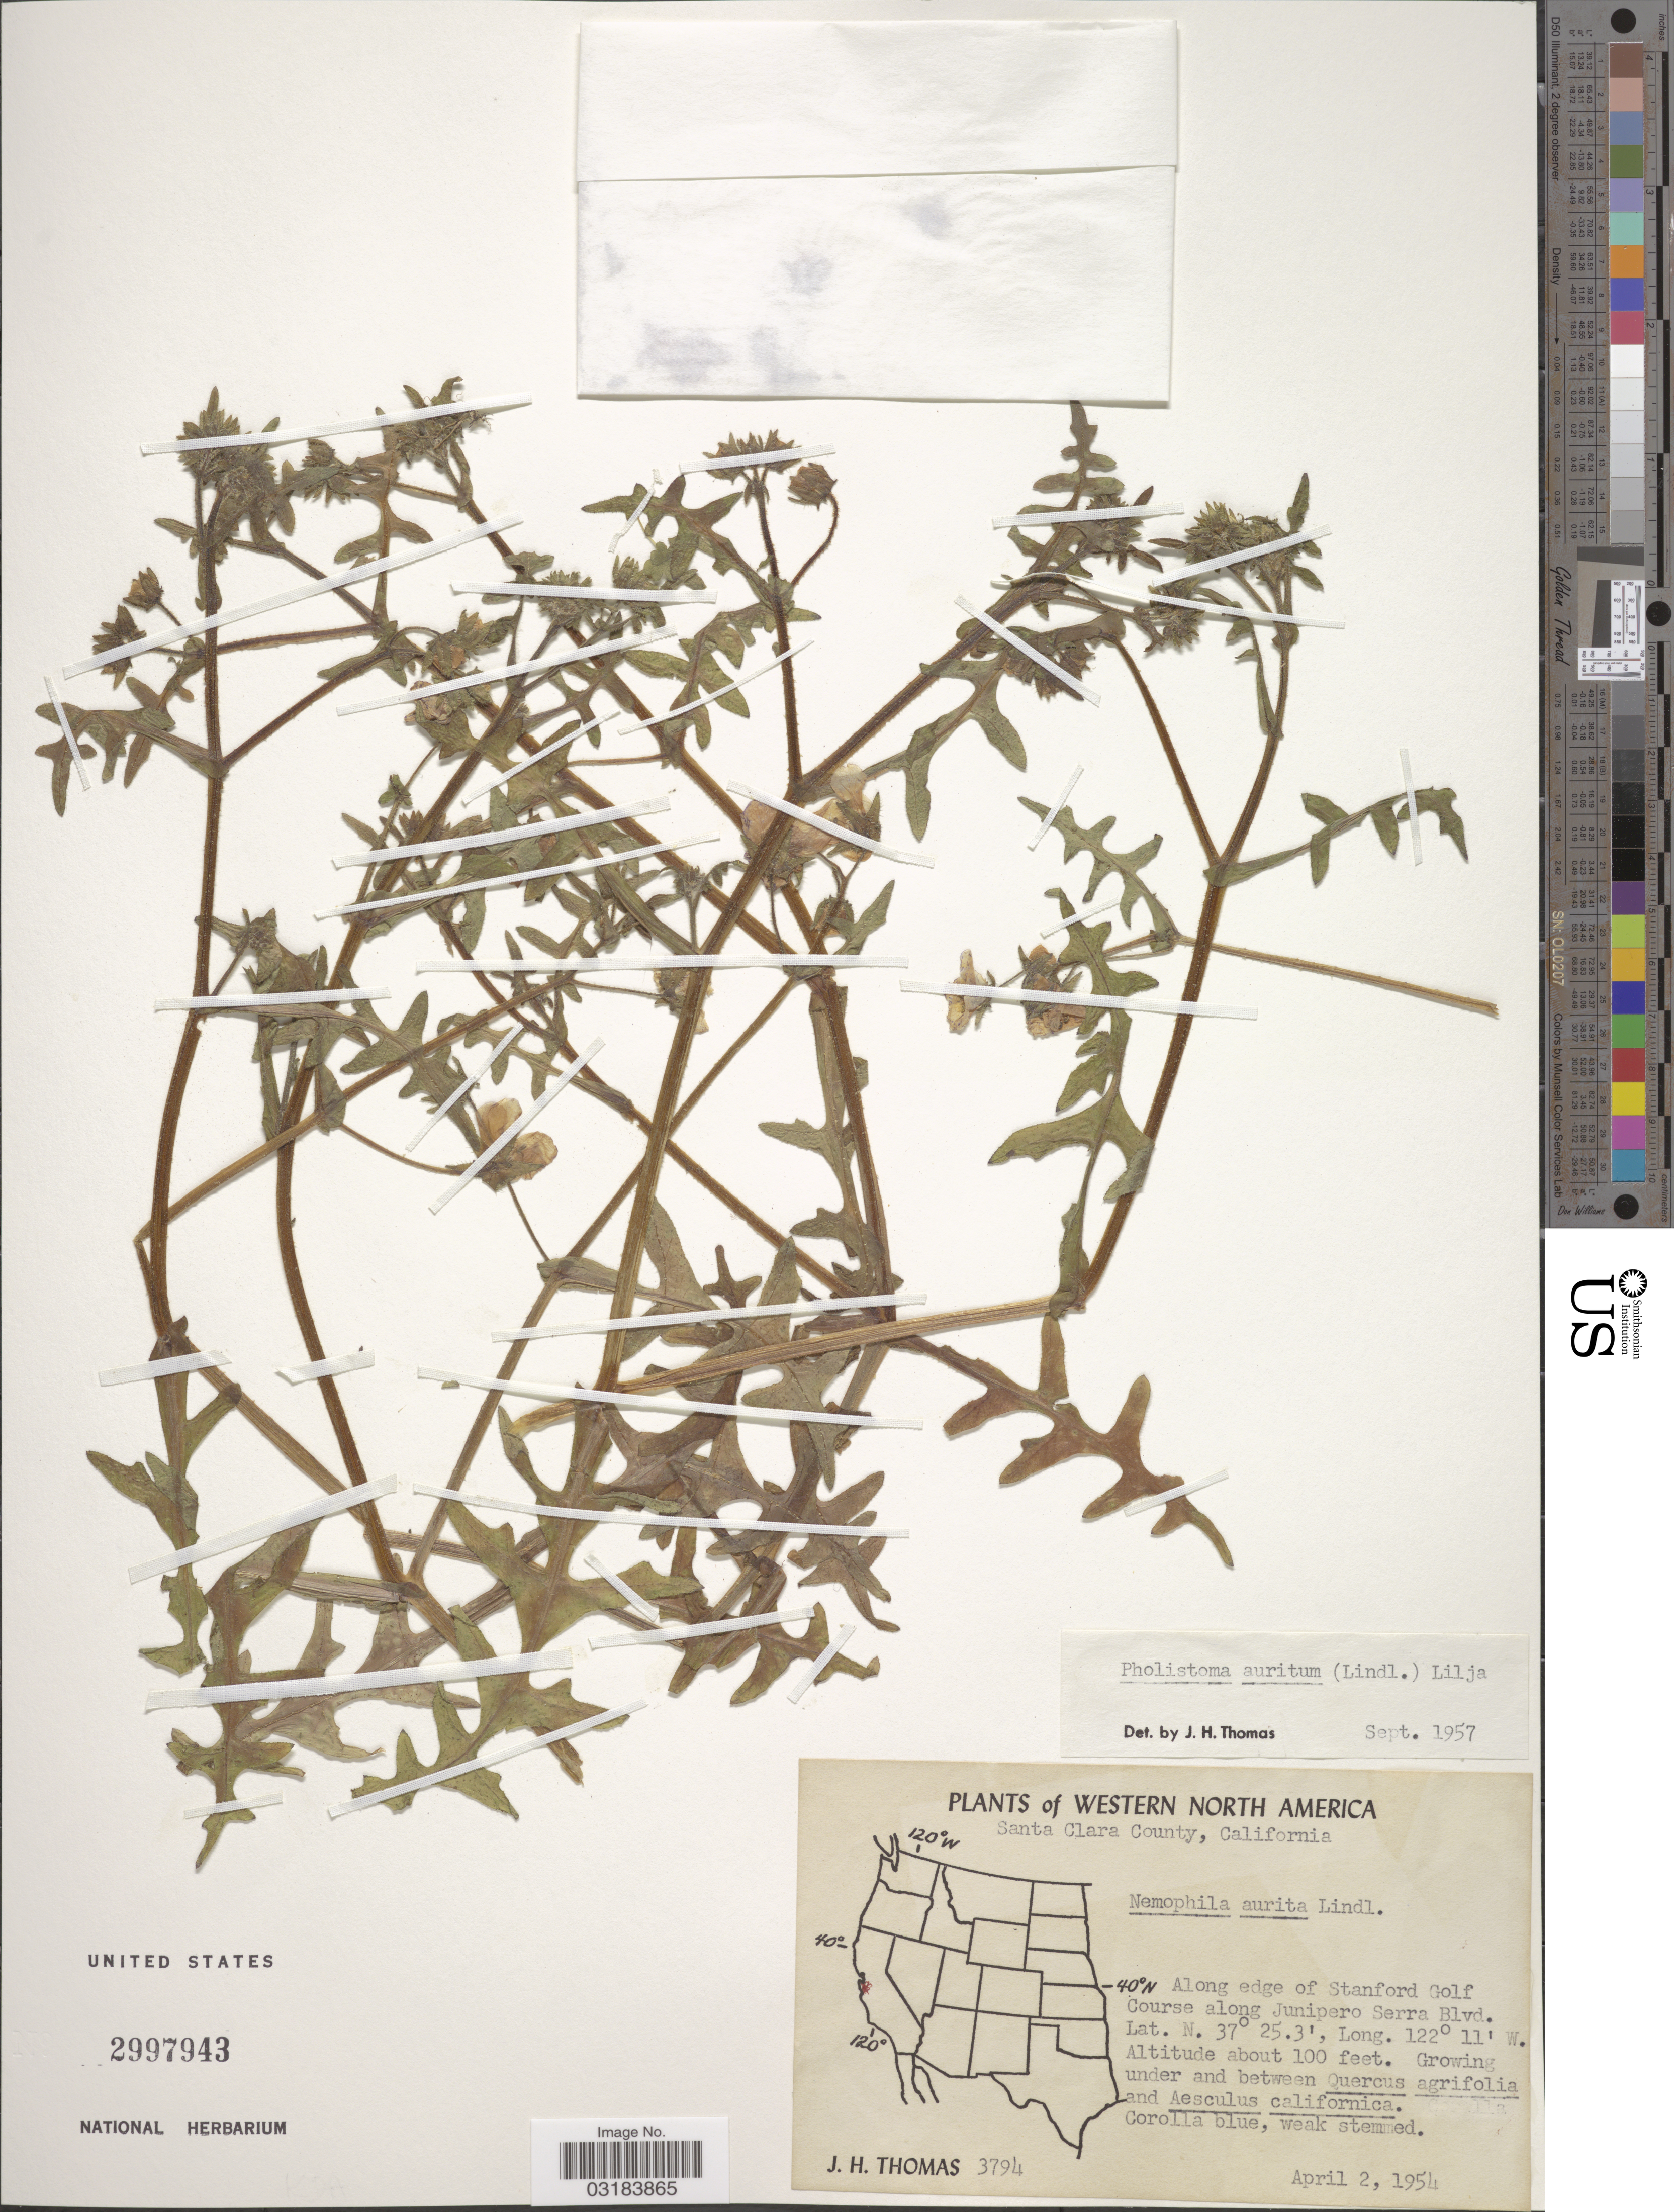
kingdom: Plantae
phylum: Tracheophyta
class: Magnoliopsida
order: Boraginales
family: Hydrophyllaceae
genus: Pholistoma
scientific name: Pholistoma auritum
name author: (Lindl.) Lilja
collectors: J. H. Thomas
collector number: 3794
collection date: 1954-04-02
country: United States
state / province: California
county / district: Santa Clara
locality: Western North America. Santa Clara County. Along edge of Stanford Golf Course along Junipero Serra Blvd.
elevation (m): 30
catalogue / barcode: US 2997943